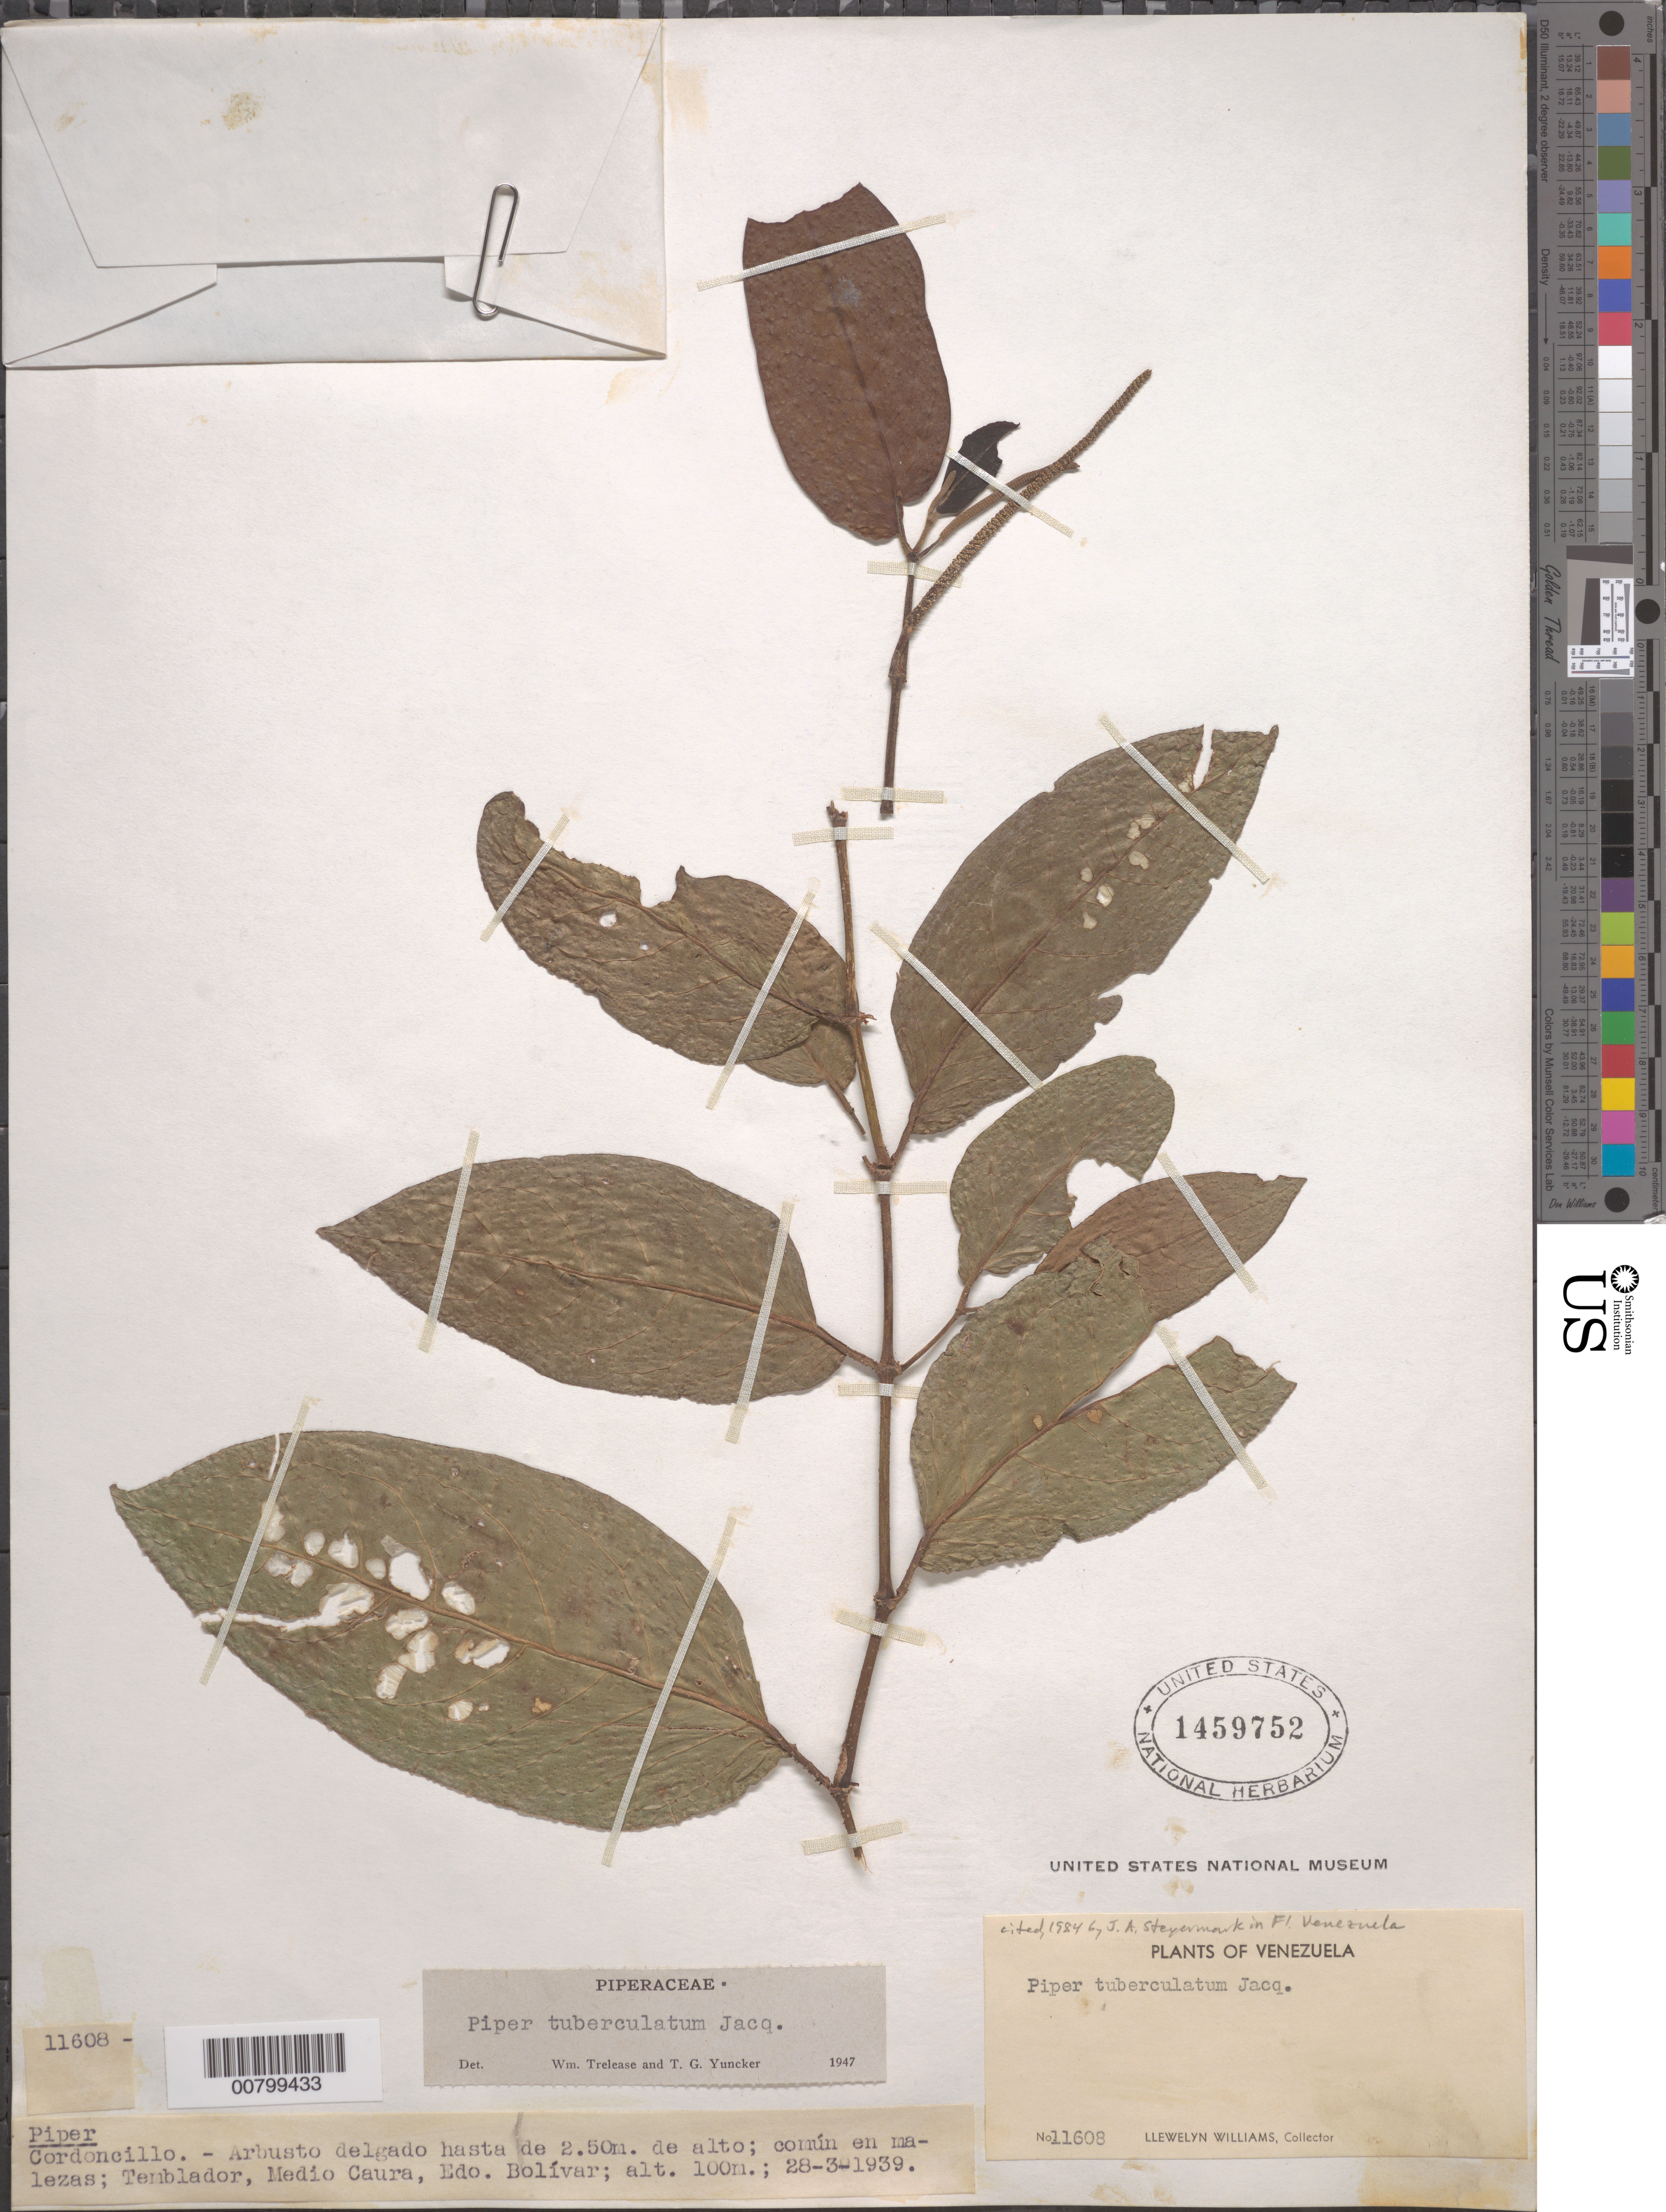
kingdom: Plantae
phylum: Tracheophyta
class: Magnoliopsida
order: Piperales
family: Piperaceae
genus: Piper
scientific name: Piper tuberculatum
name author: Jacq.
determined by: Steyermark, Julian A., (VEN)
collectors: Ll. Williams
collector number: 11608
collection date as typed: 28-Mar-39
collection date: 1939-03-28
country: Venezuela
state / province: Bolívar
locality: Temblador, Medio Caura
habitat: Malezas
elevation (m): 100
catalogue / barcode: US 1459752